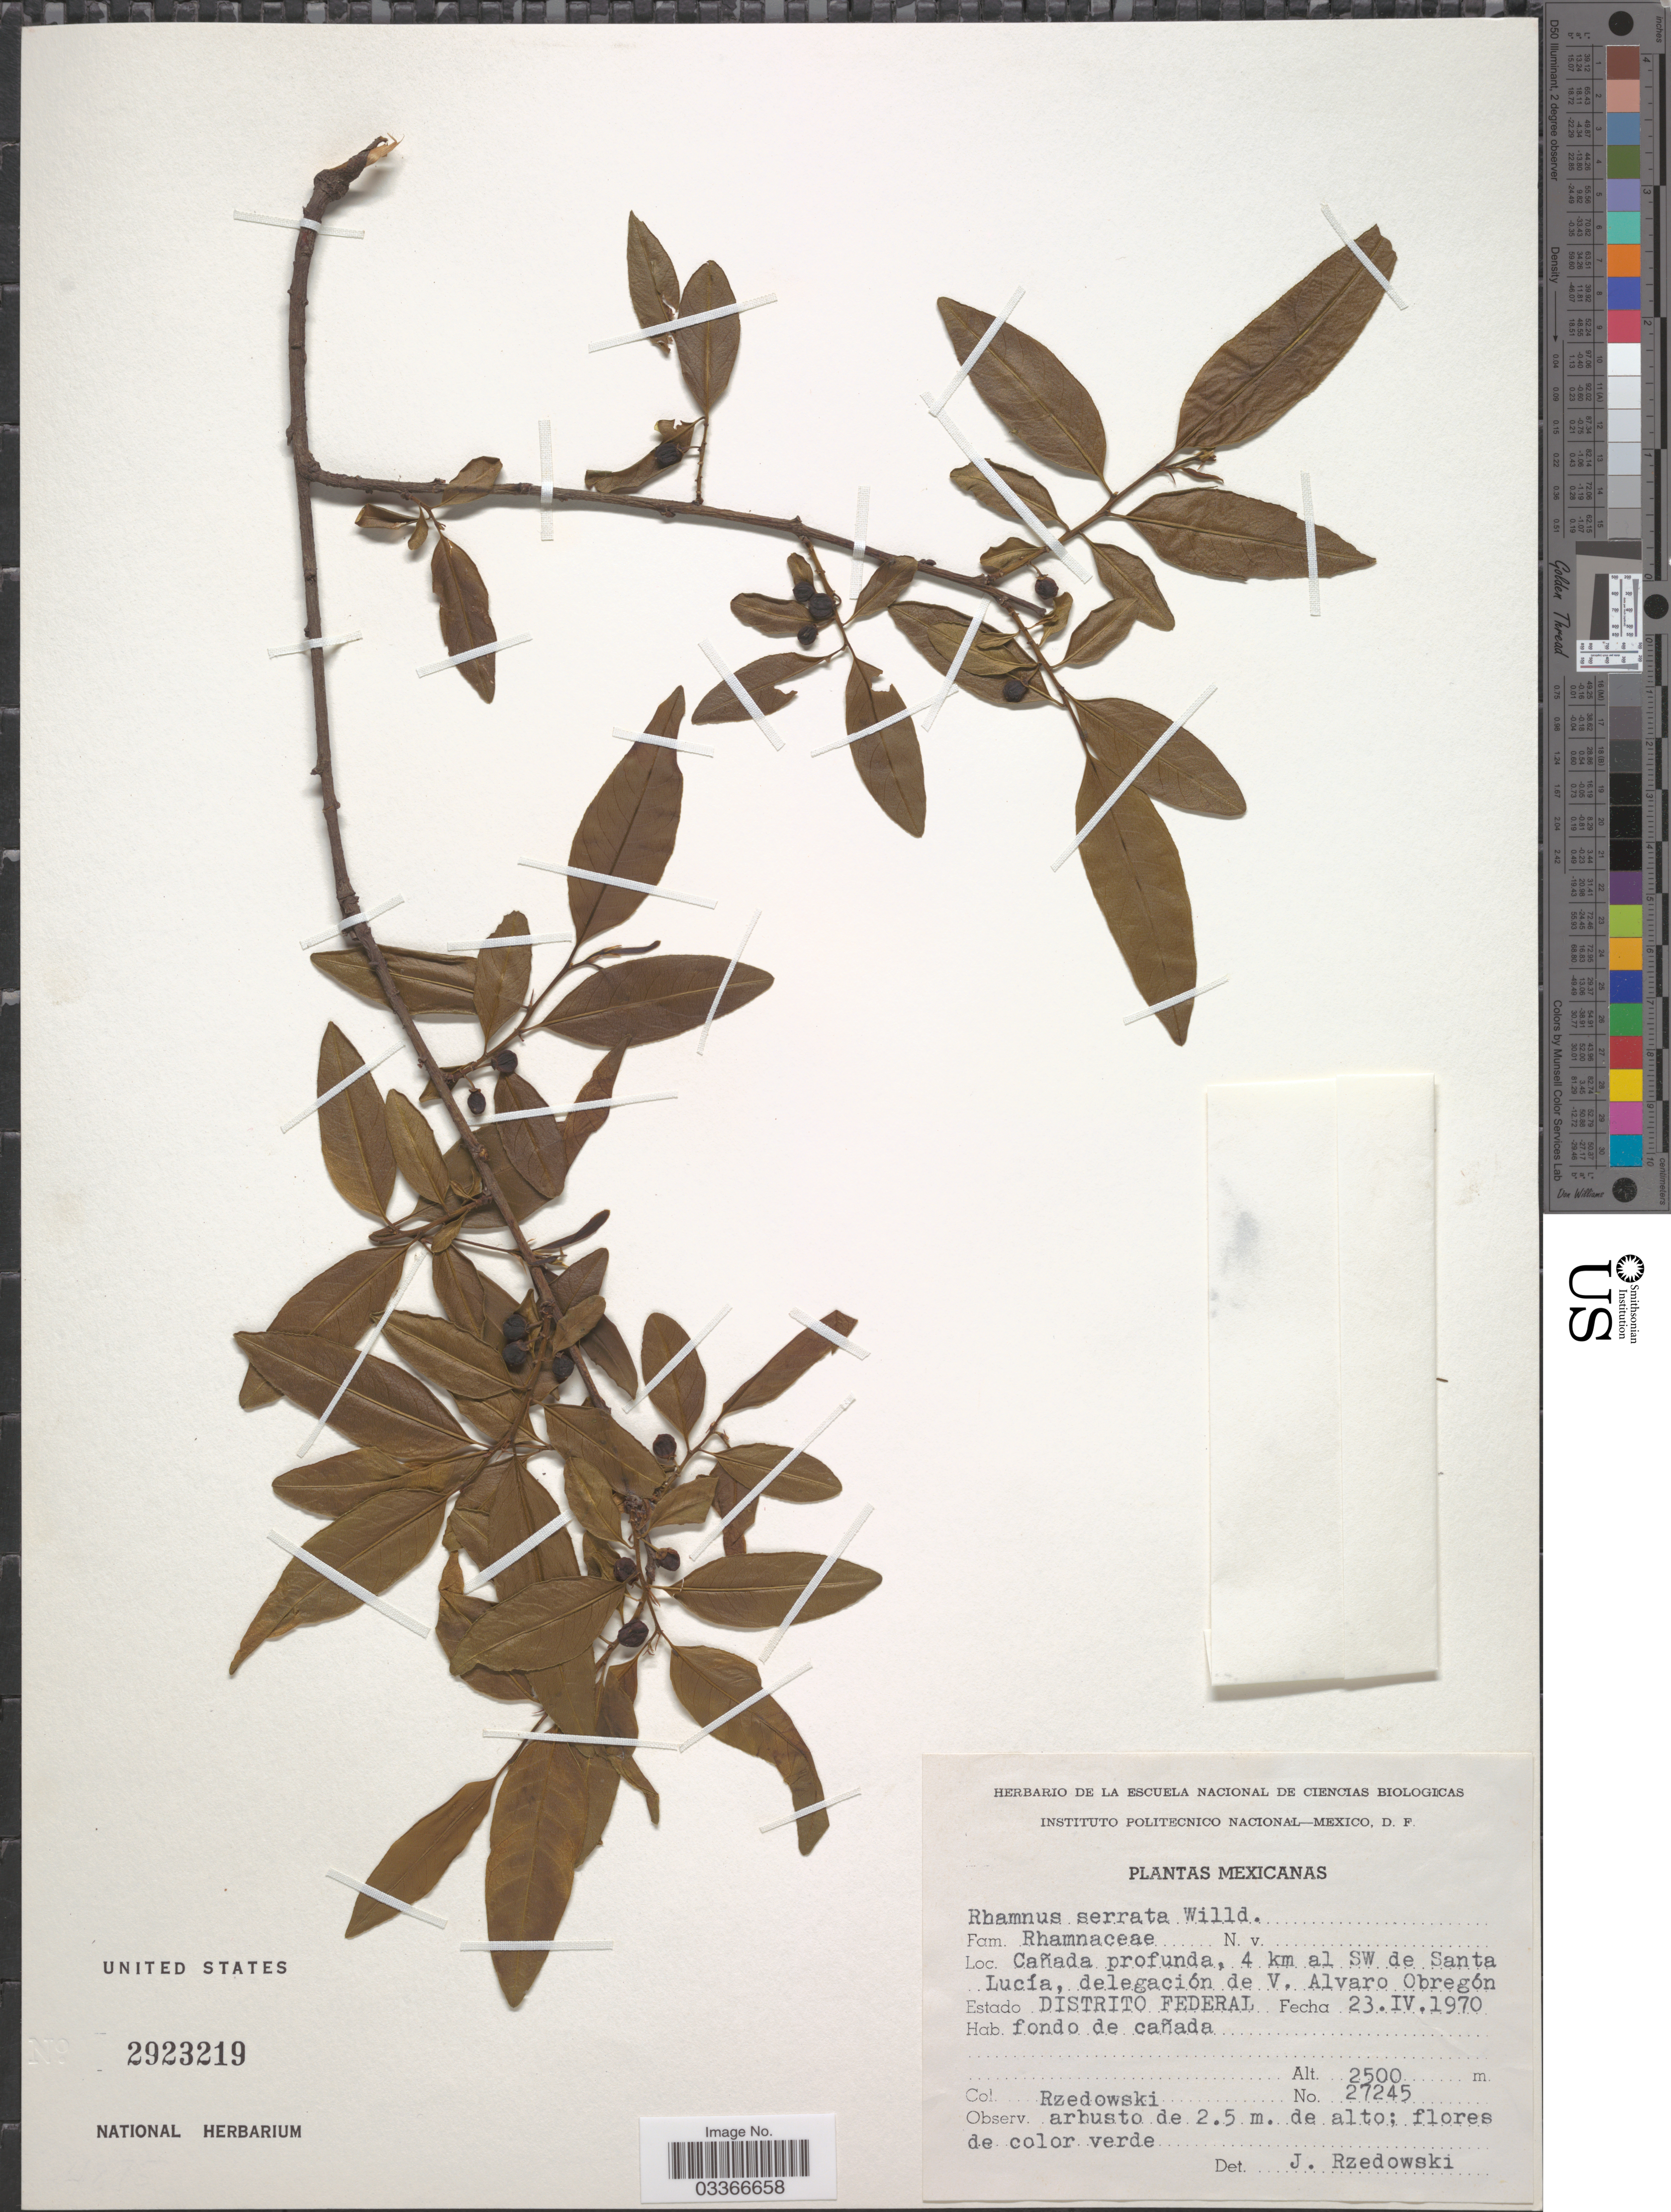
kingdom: Plantae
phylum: Tracheophyta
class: Magnoliopsida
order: Rosales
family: Rhamnaceae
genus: Rhamnus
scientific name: Rhamnus serrata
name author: Humb. & Bonpl. ex Willd.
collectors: Rzedowski, --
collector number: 27245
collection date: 1970-04-23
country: Mexico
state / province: Distrito Federal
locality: Cañada profunda, 4 km al SW de Santa Lucía, delegación de V. Alvaro Obregón.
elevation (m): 2500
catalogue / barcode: US 2923219